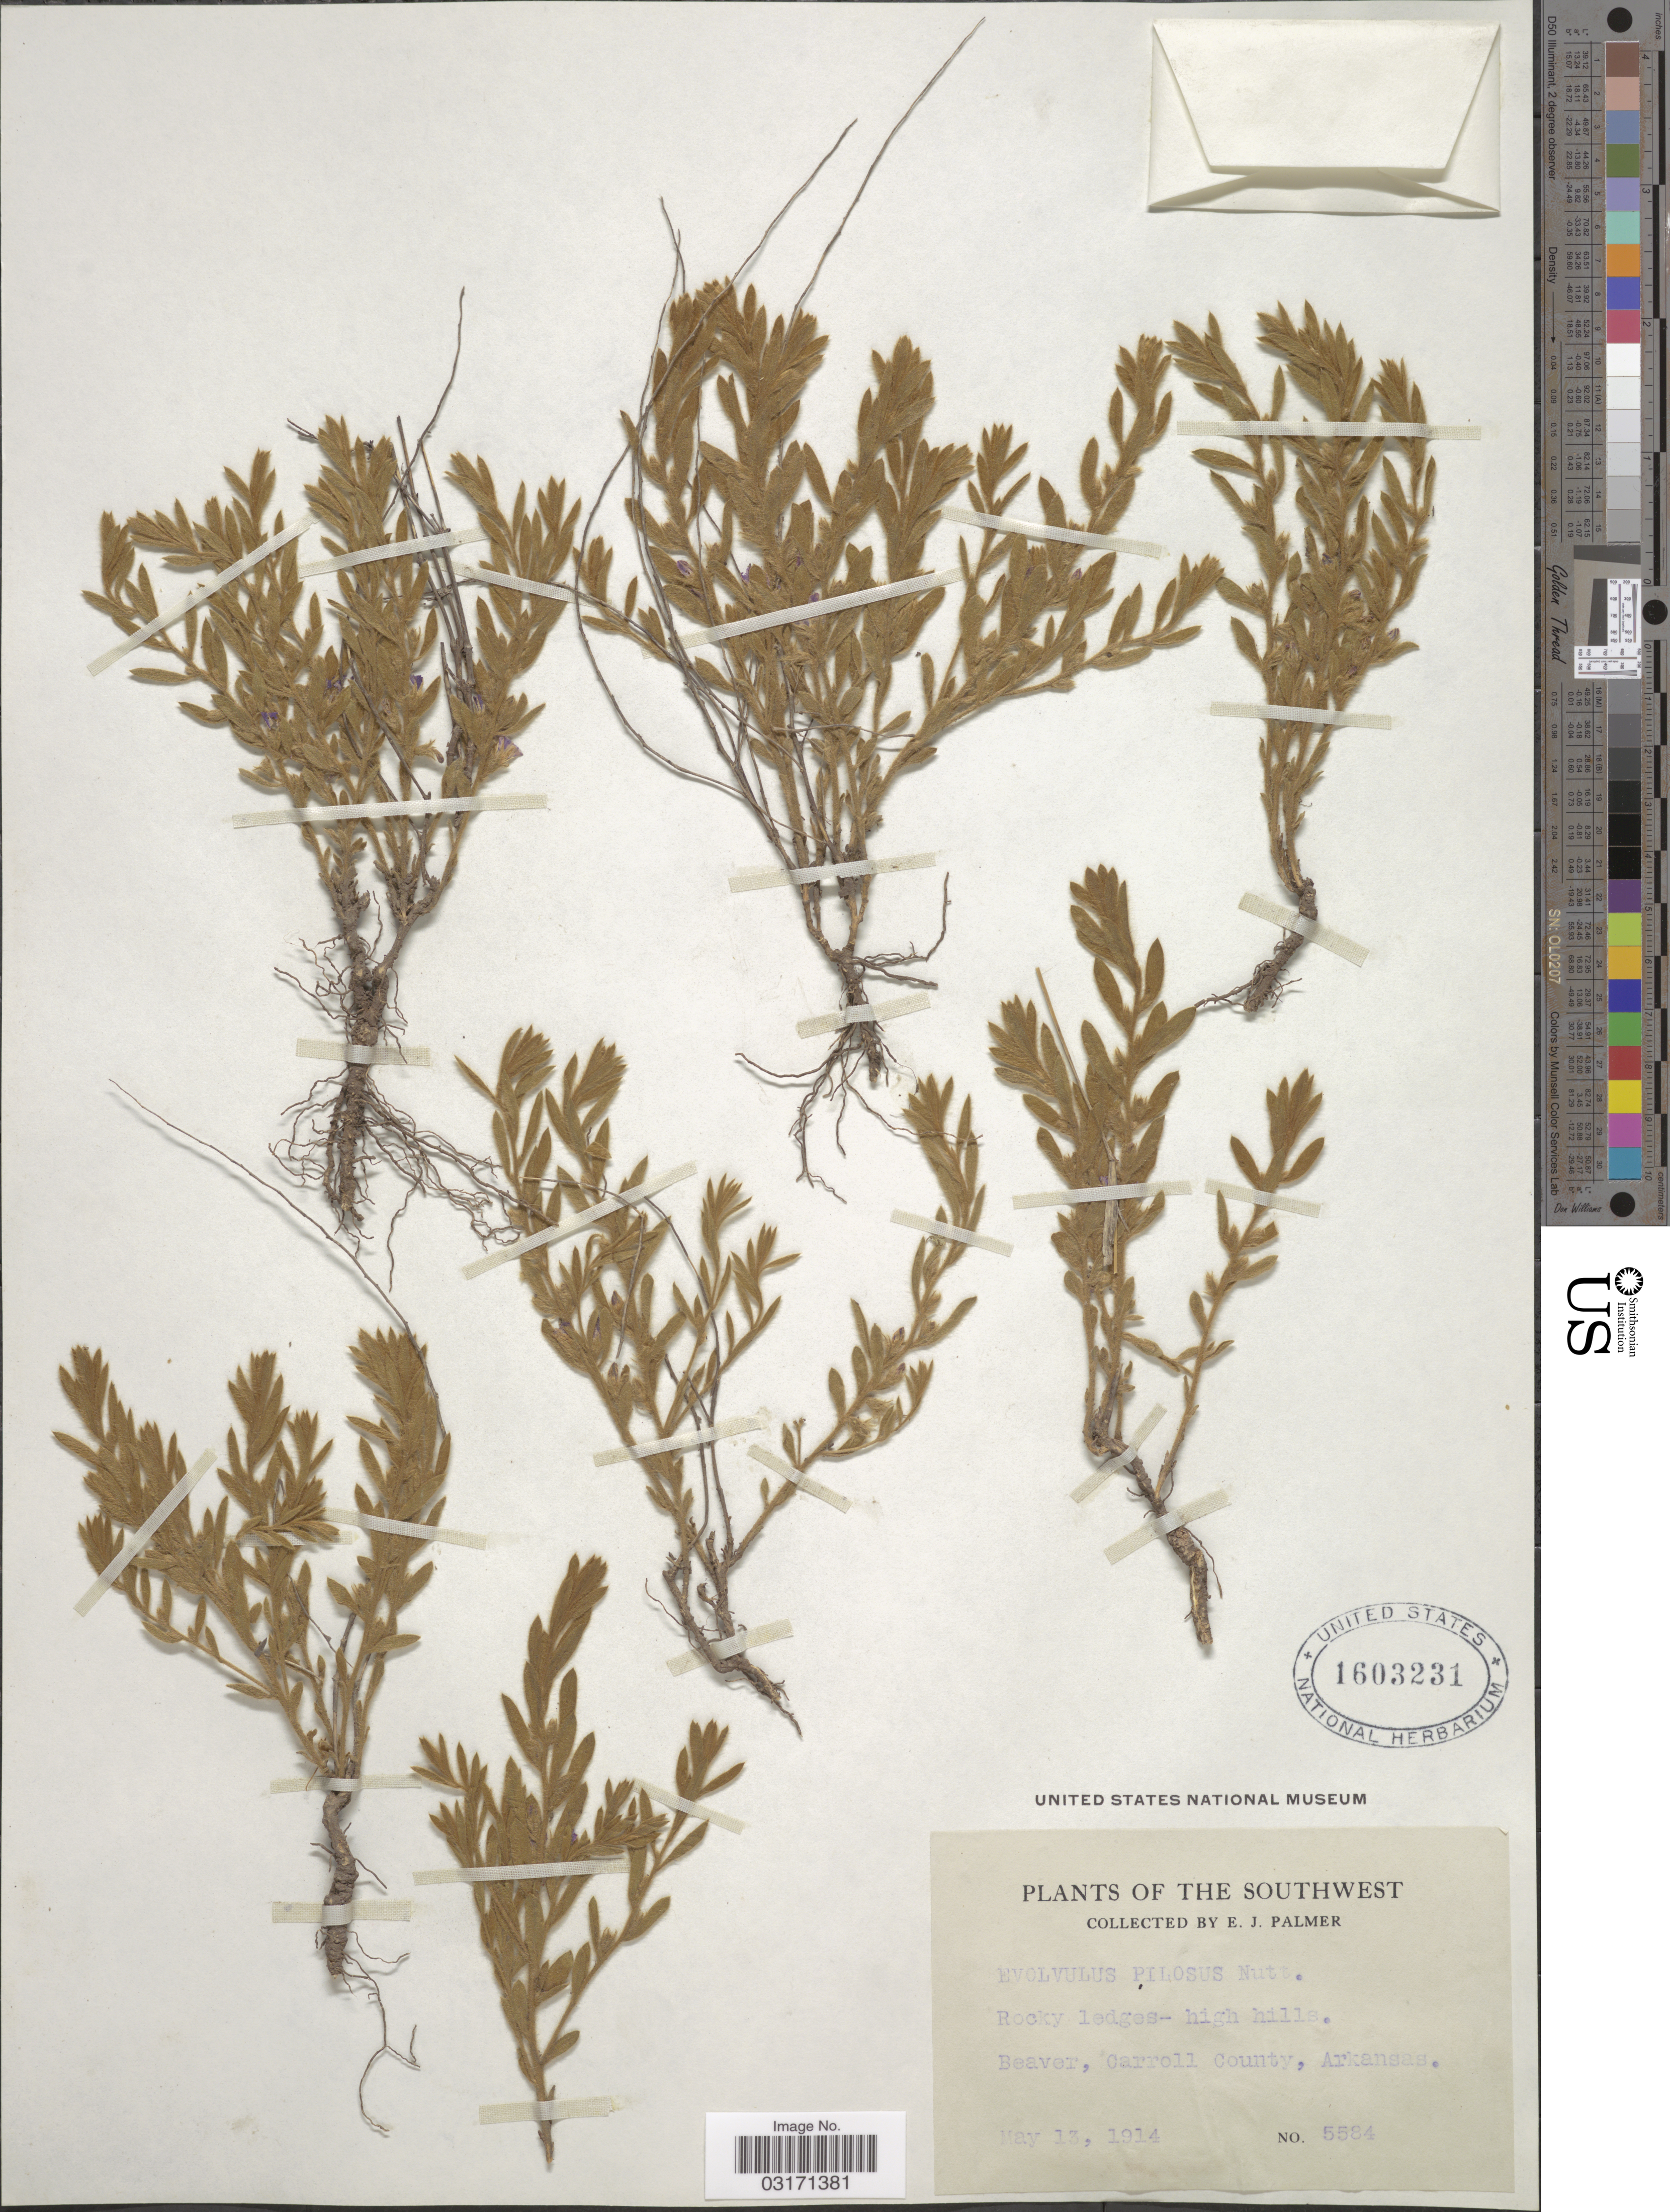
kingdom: Plantae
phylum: Tracheophyta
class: Magnoliopsida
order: Solanales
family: Convolvulaceae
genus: Evolvulus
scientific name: Evolvulus pilosus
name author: Roxb.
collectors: E. J. Palmer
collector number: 5584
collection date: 1914-05-13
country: United States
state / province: Arkansas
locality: The Southwest, Beaver, Carroll County, Arkansas.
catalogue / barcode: US 1603231